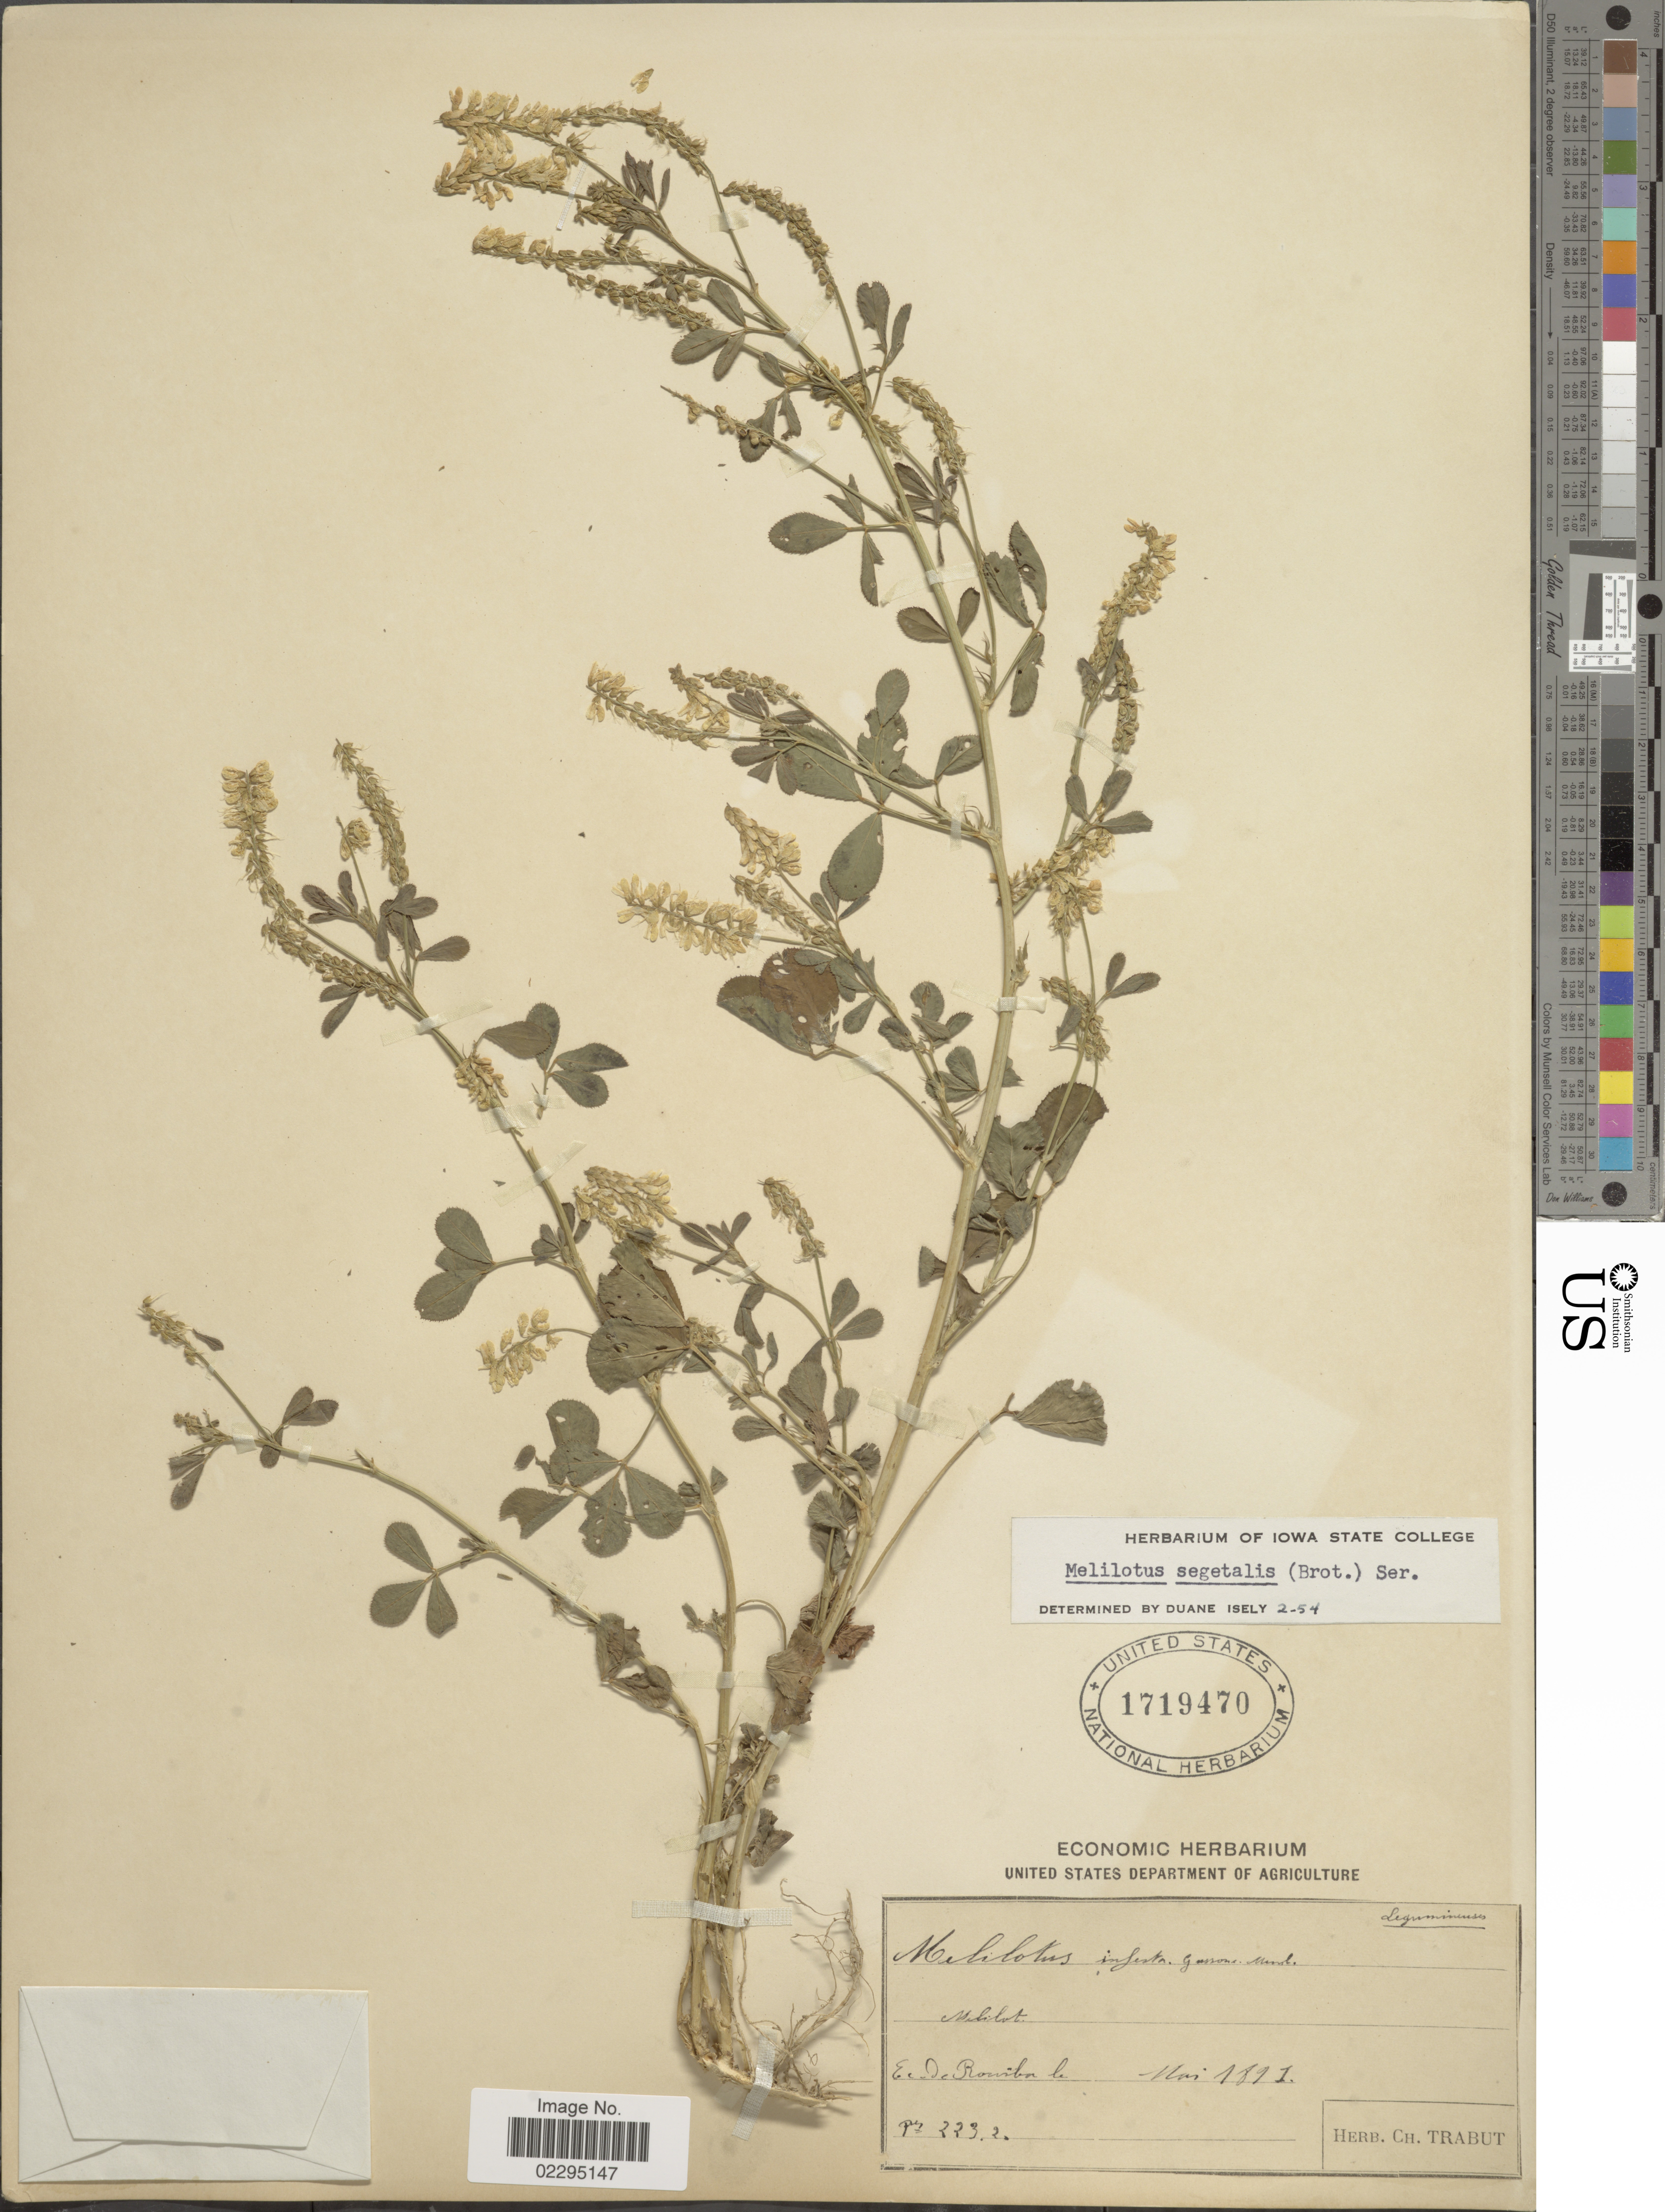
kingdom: Plantae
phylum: Tracheophyta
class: Magnoliopsida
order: Fabales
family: Fabaceae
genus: Melilotus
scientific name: Melilotus segetalis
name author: Ser.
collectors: Ex herb. Trabut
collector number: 2232*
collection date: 1891-05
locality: E. de Ro [illegible text]ba. [interpreted]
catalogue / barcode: US 1719470